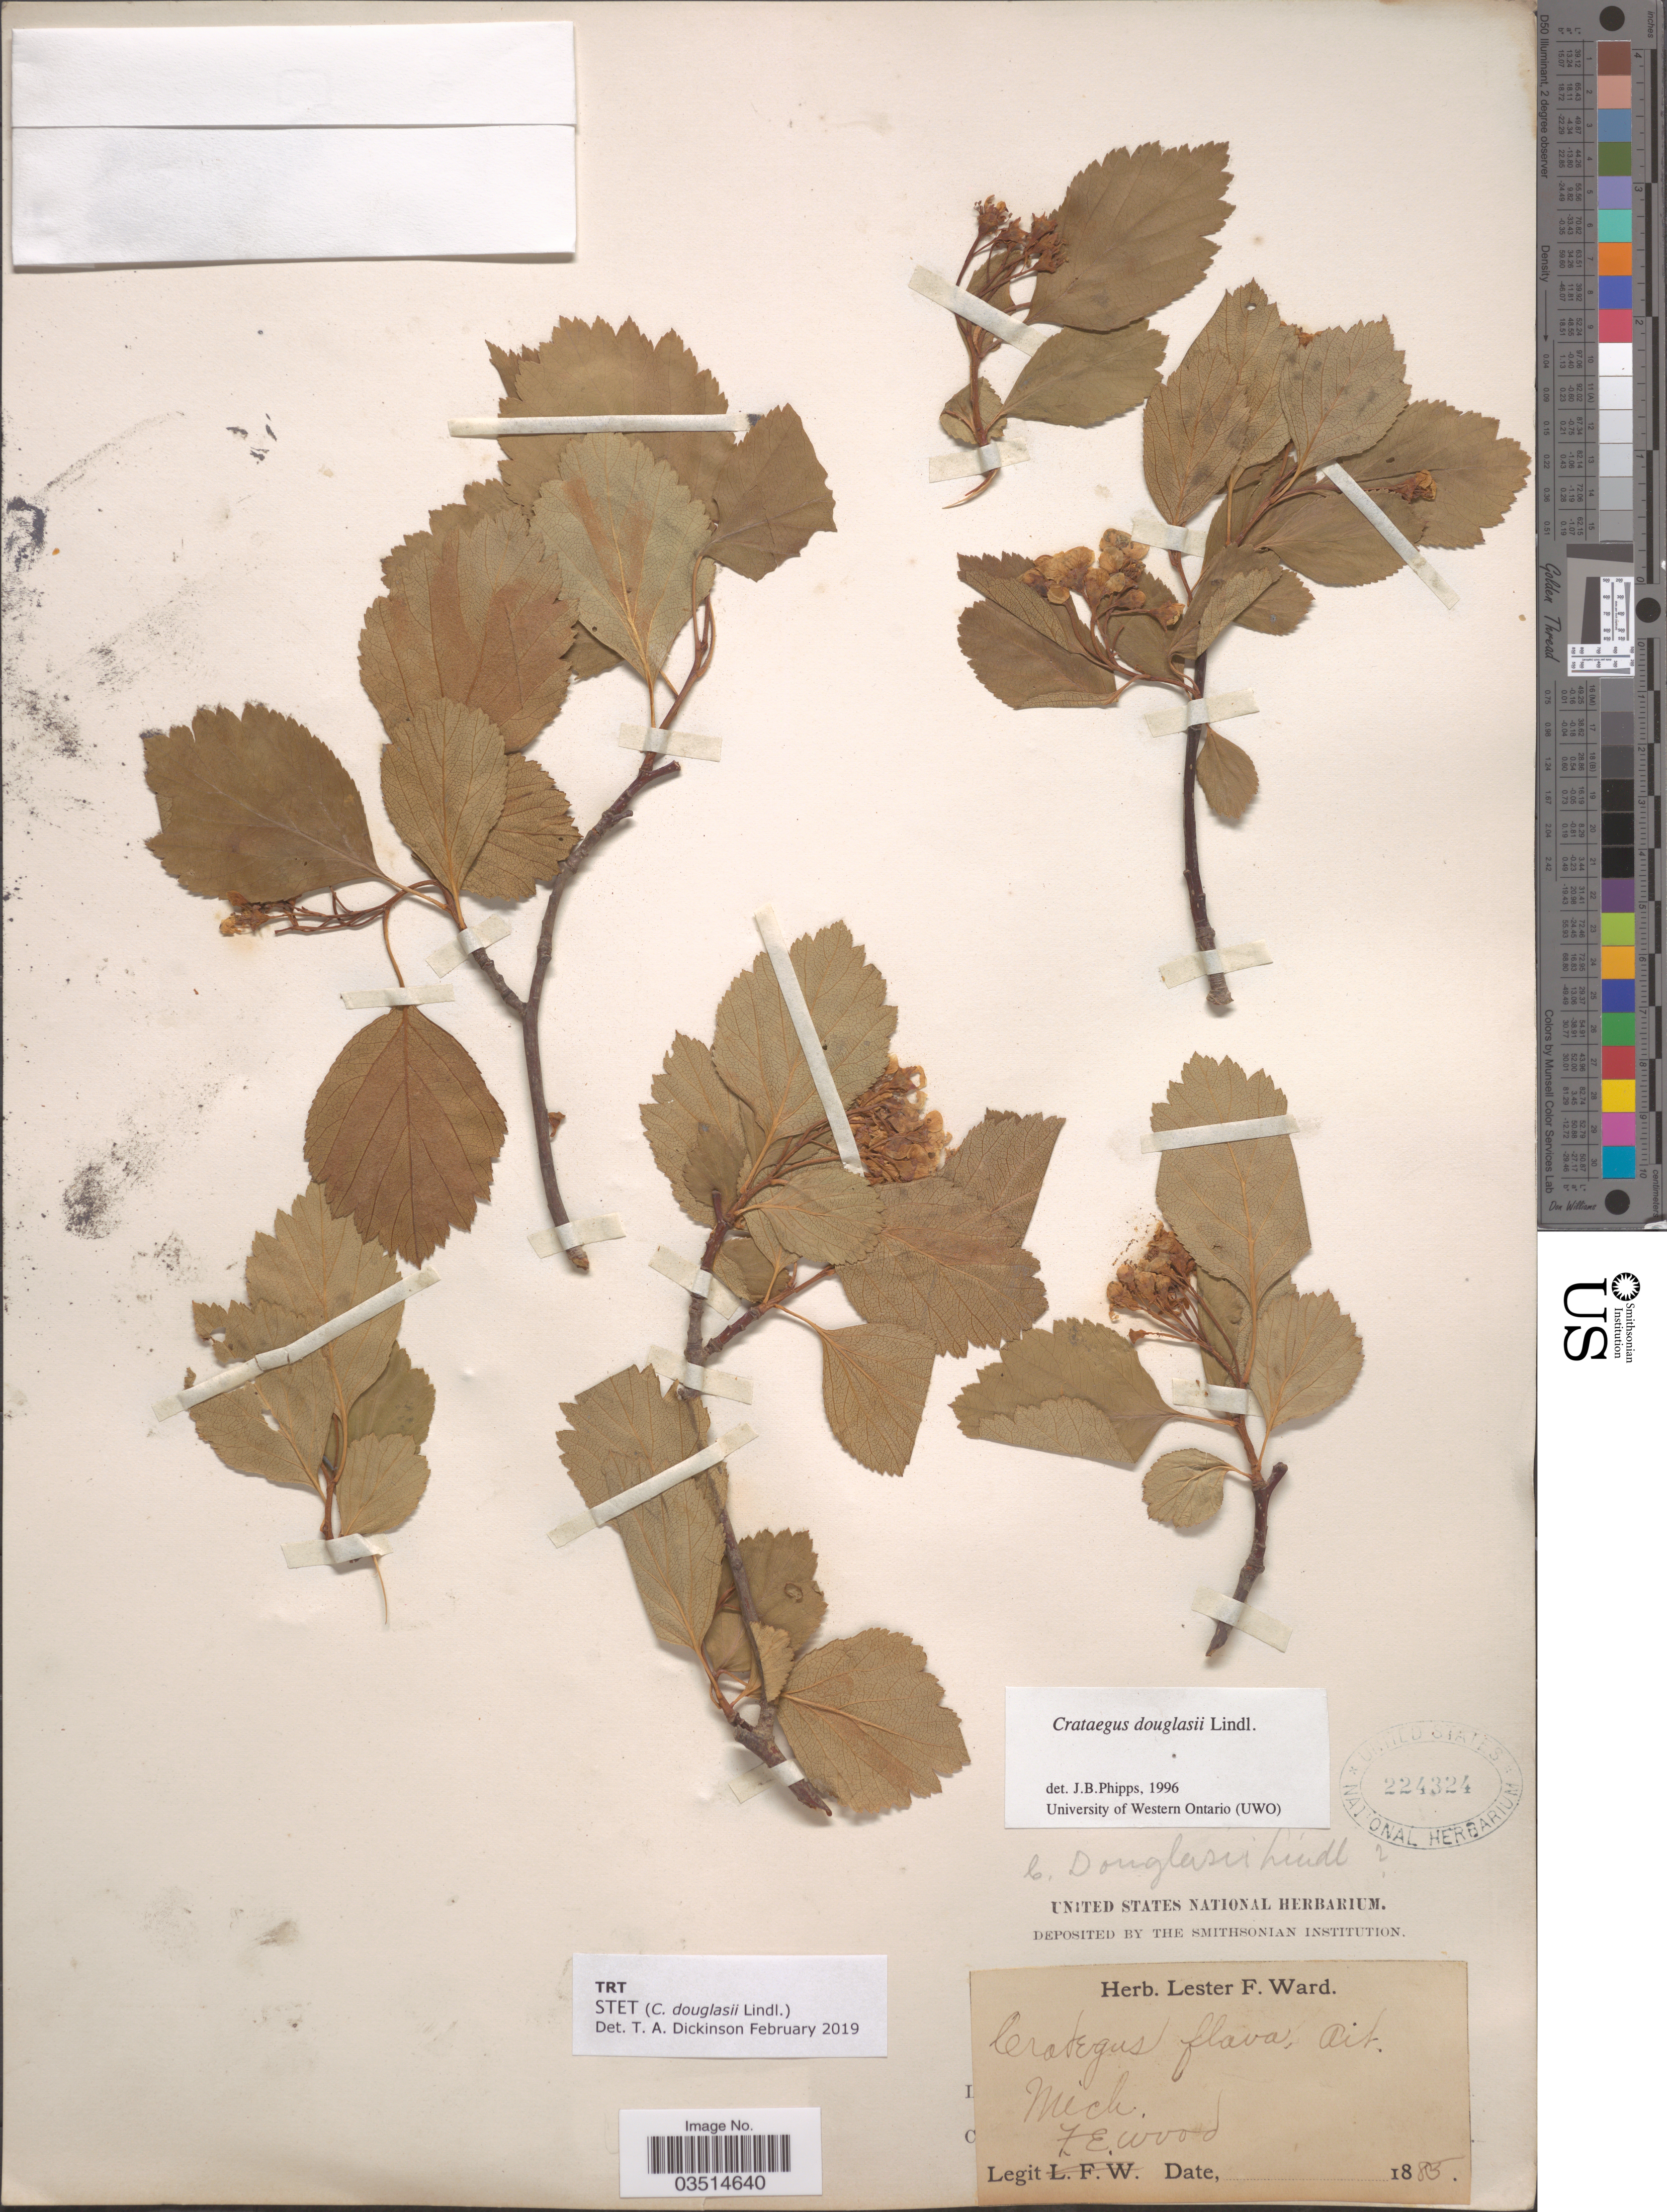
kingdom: Plantae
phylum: Tracheophyta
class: Magnoliopsida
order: Rosales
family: Rosaceae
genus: Crataegus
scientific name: Crataegus douglasii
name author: Lindl.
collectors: E. Wood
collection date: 1885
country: United States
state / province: Michigan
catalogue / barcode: US 224324